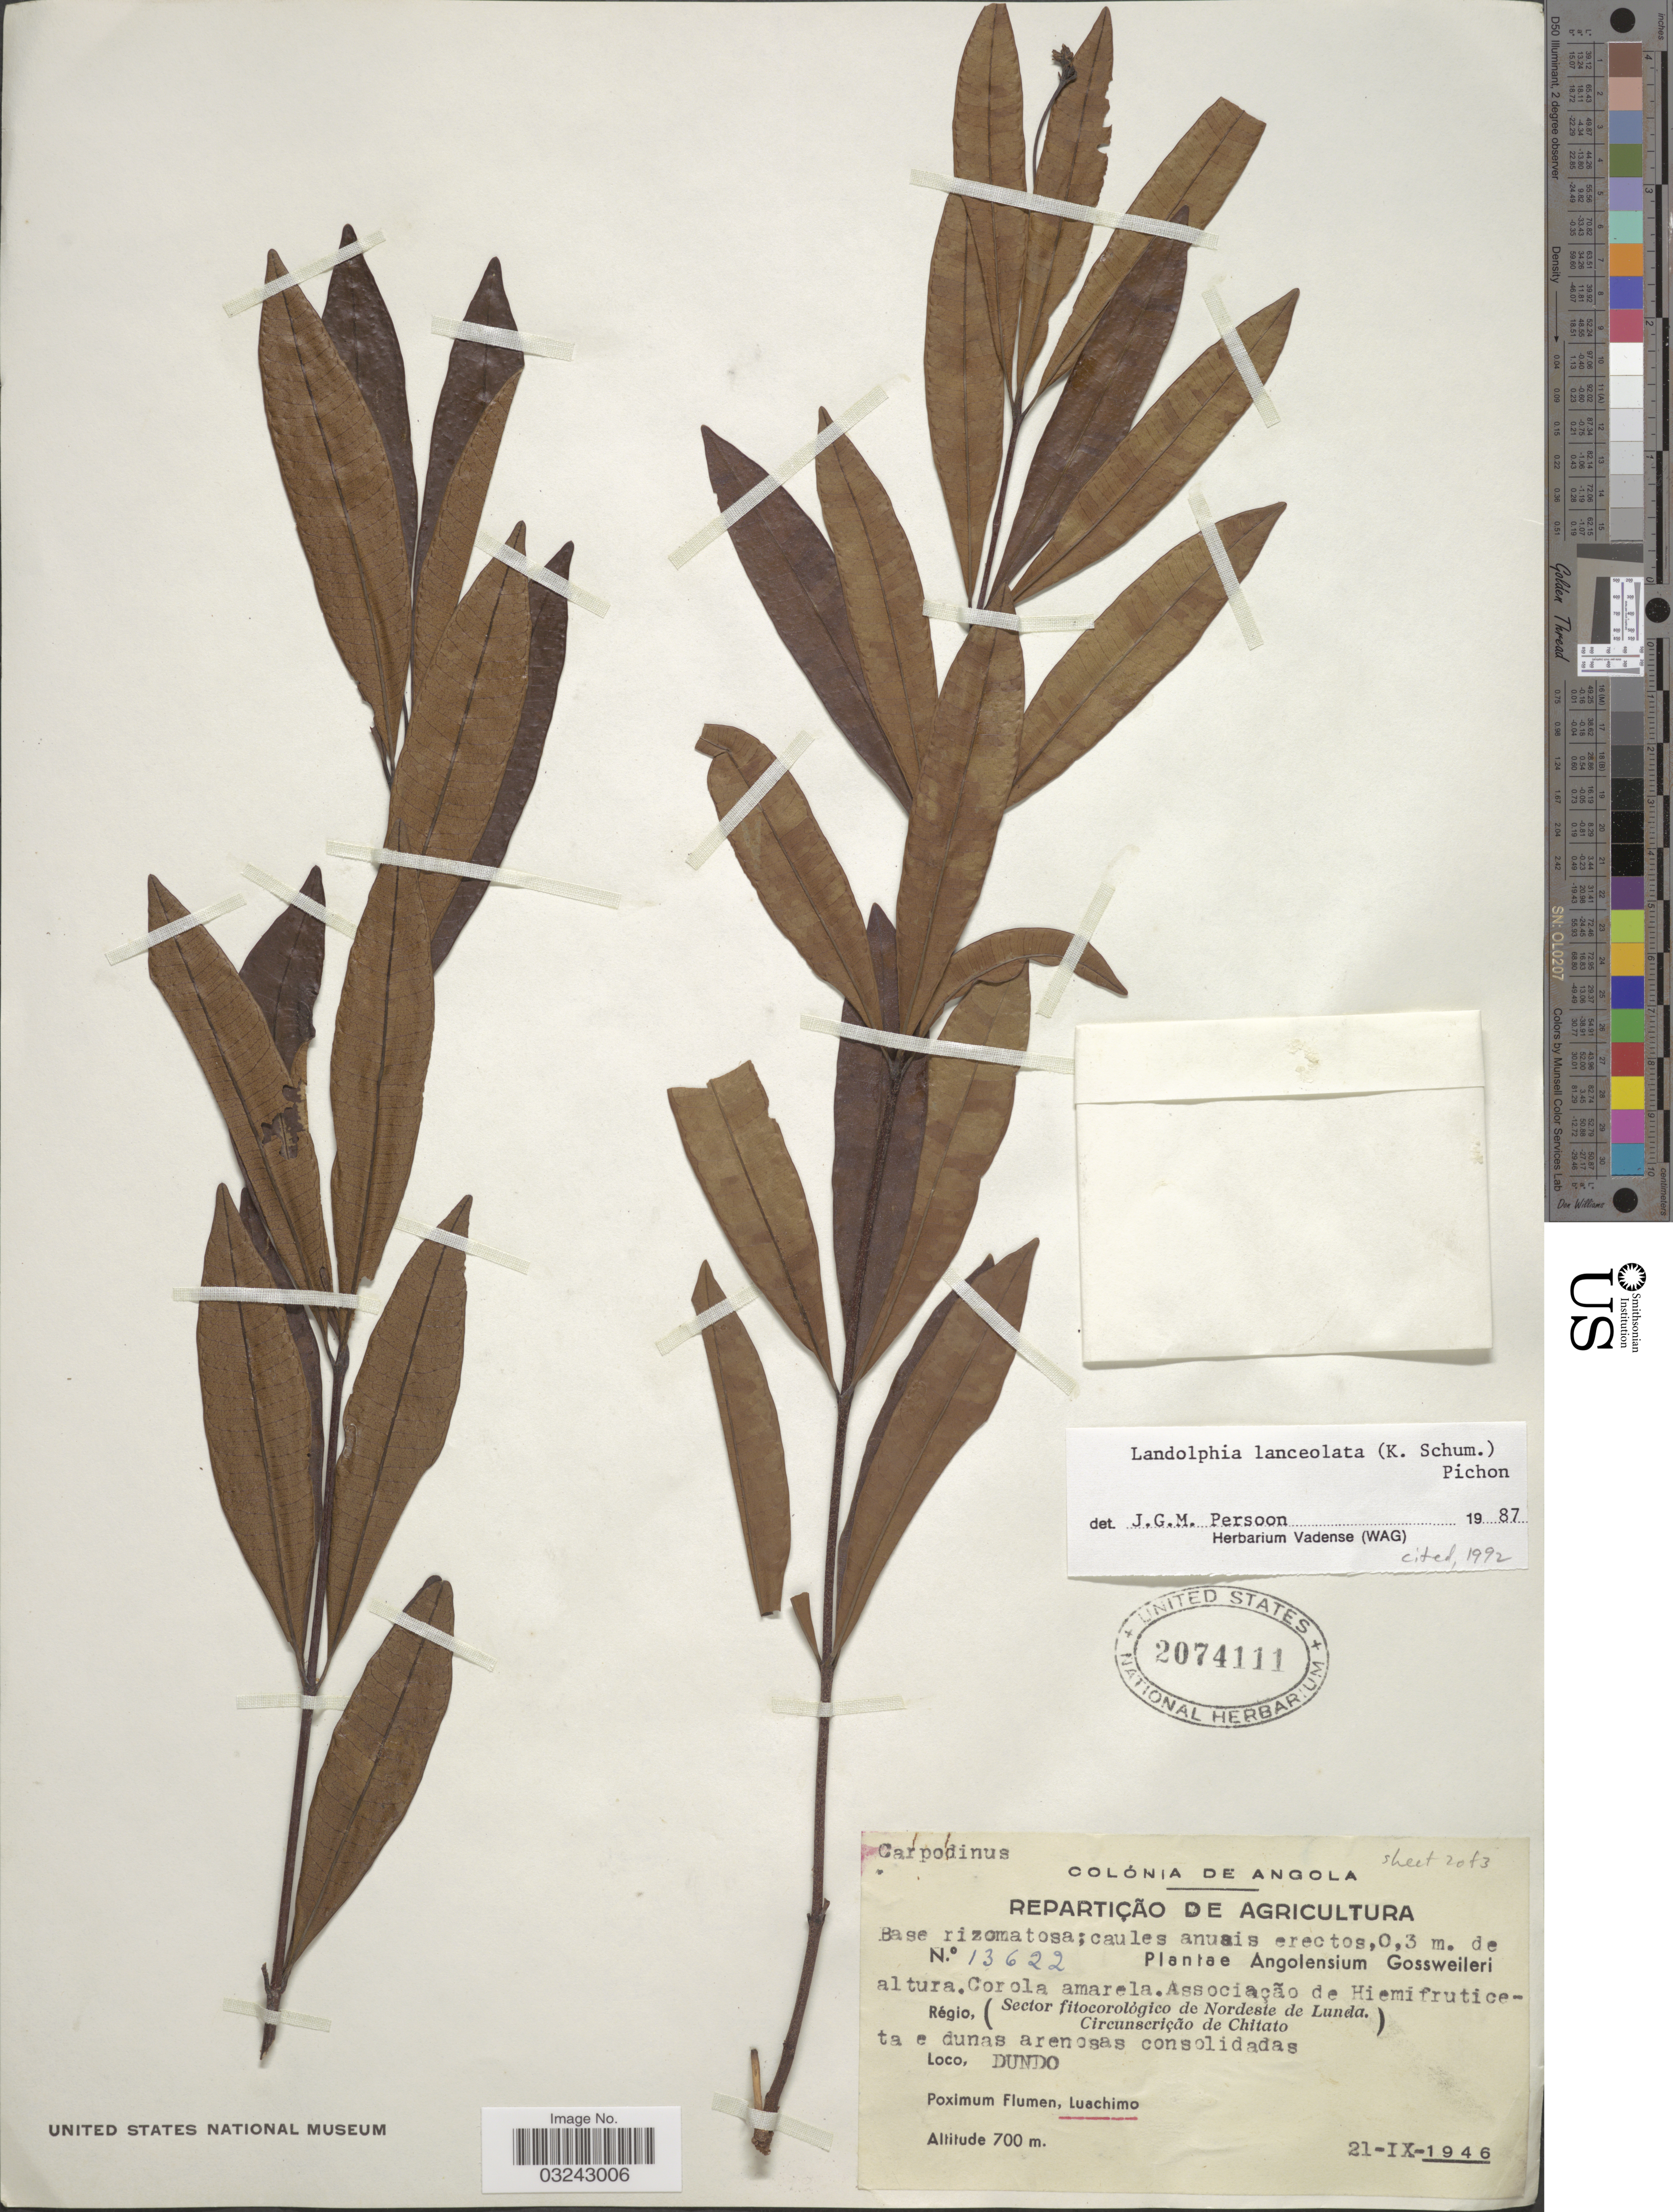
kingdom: Plantae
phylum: Tracheophyta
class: Magnoliopsida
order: Gentianales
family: Apocynaceae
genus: Landolphia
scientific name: Landolphia lanceolata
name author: (K. Schum.) Pichon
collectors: -. Gossweiler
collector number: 13622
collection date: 1946-09-21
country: Angola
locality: Régio, (Sector fitocorológico de Nordeste de Lunda. Circunsecrição de Chitato)., Dundo, Luachimo.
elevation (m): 700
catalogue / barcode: US 2074111